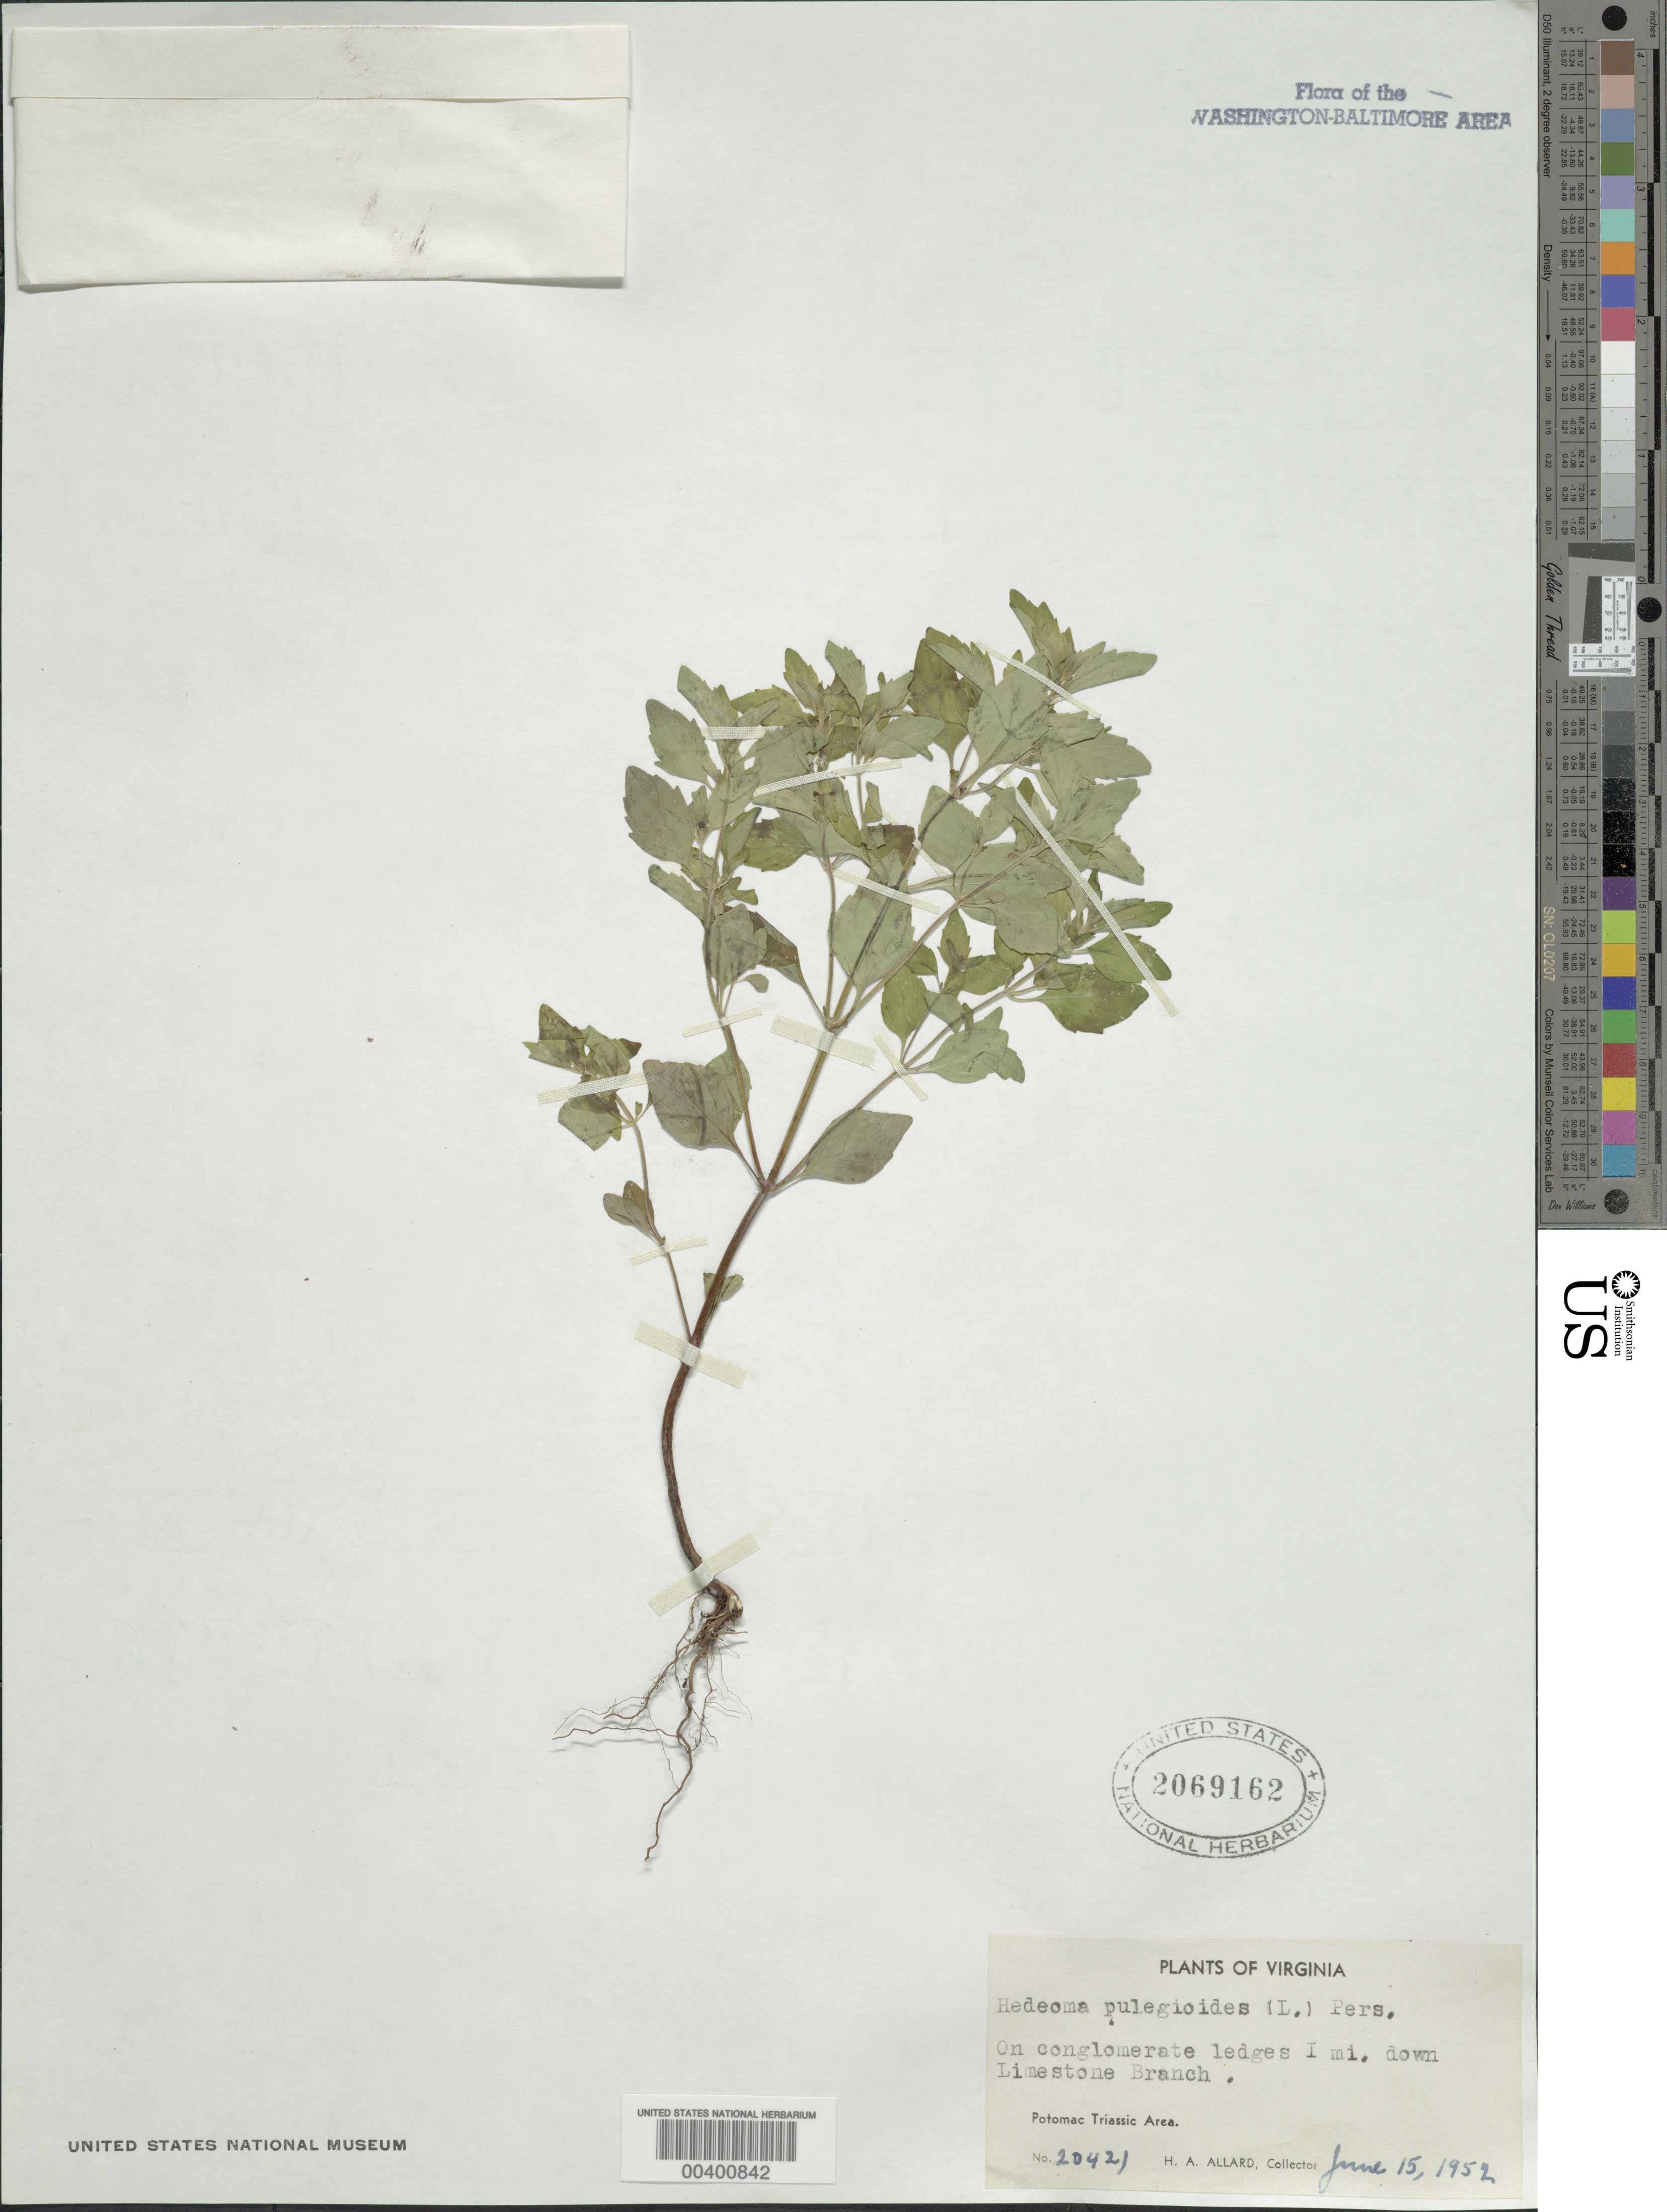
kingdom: Plantae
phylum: Tracheophyta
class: Magnoliopsida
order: Lamiales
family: Lamiaceae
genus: Hedeoma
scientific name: Hedeoma pulegioides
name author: (L.) Pers.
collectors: H. A. Allard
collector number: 20421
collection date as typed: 15 Jun 1952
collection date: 1952-06-15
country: United States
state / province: Virginia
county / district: Loudoun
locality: Downstream on Limestone Branch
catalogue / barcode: US 2069162